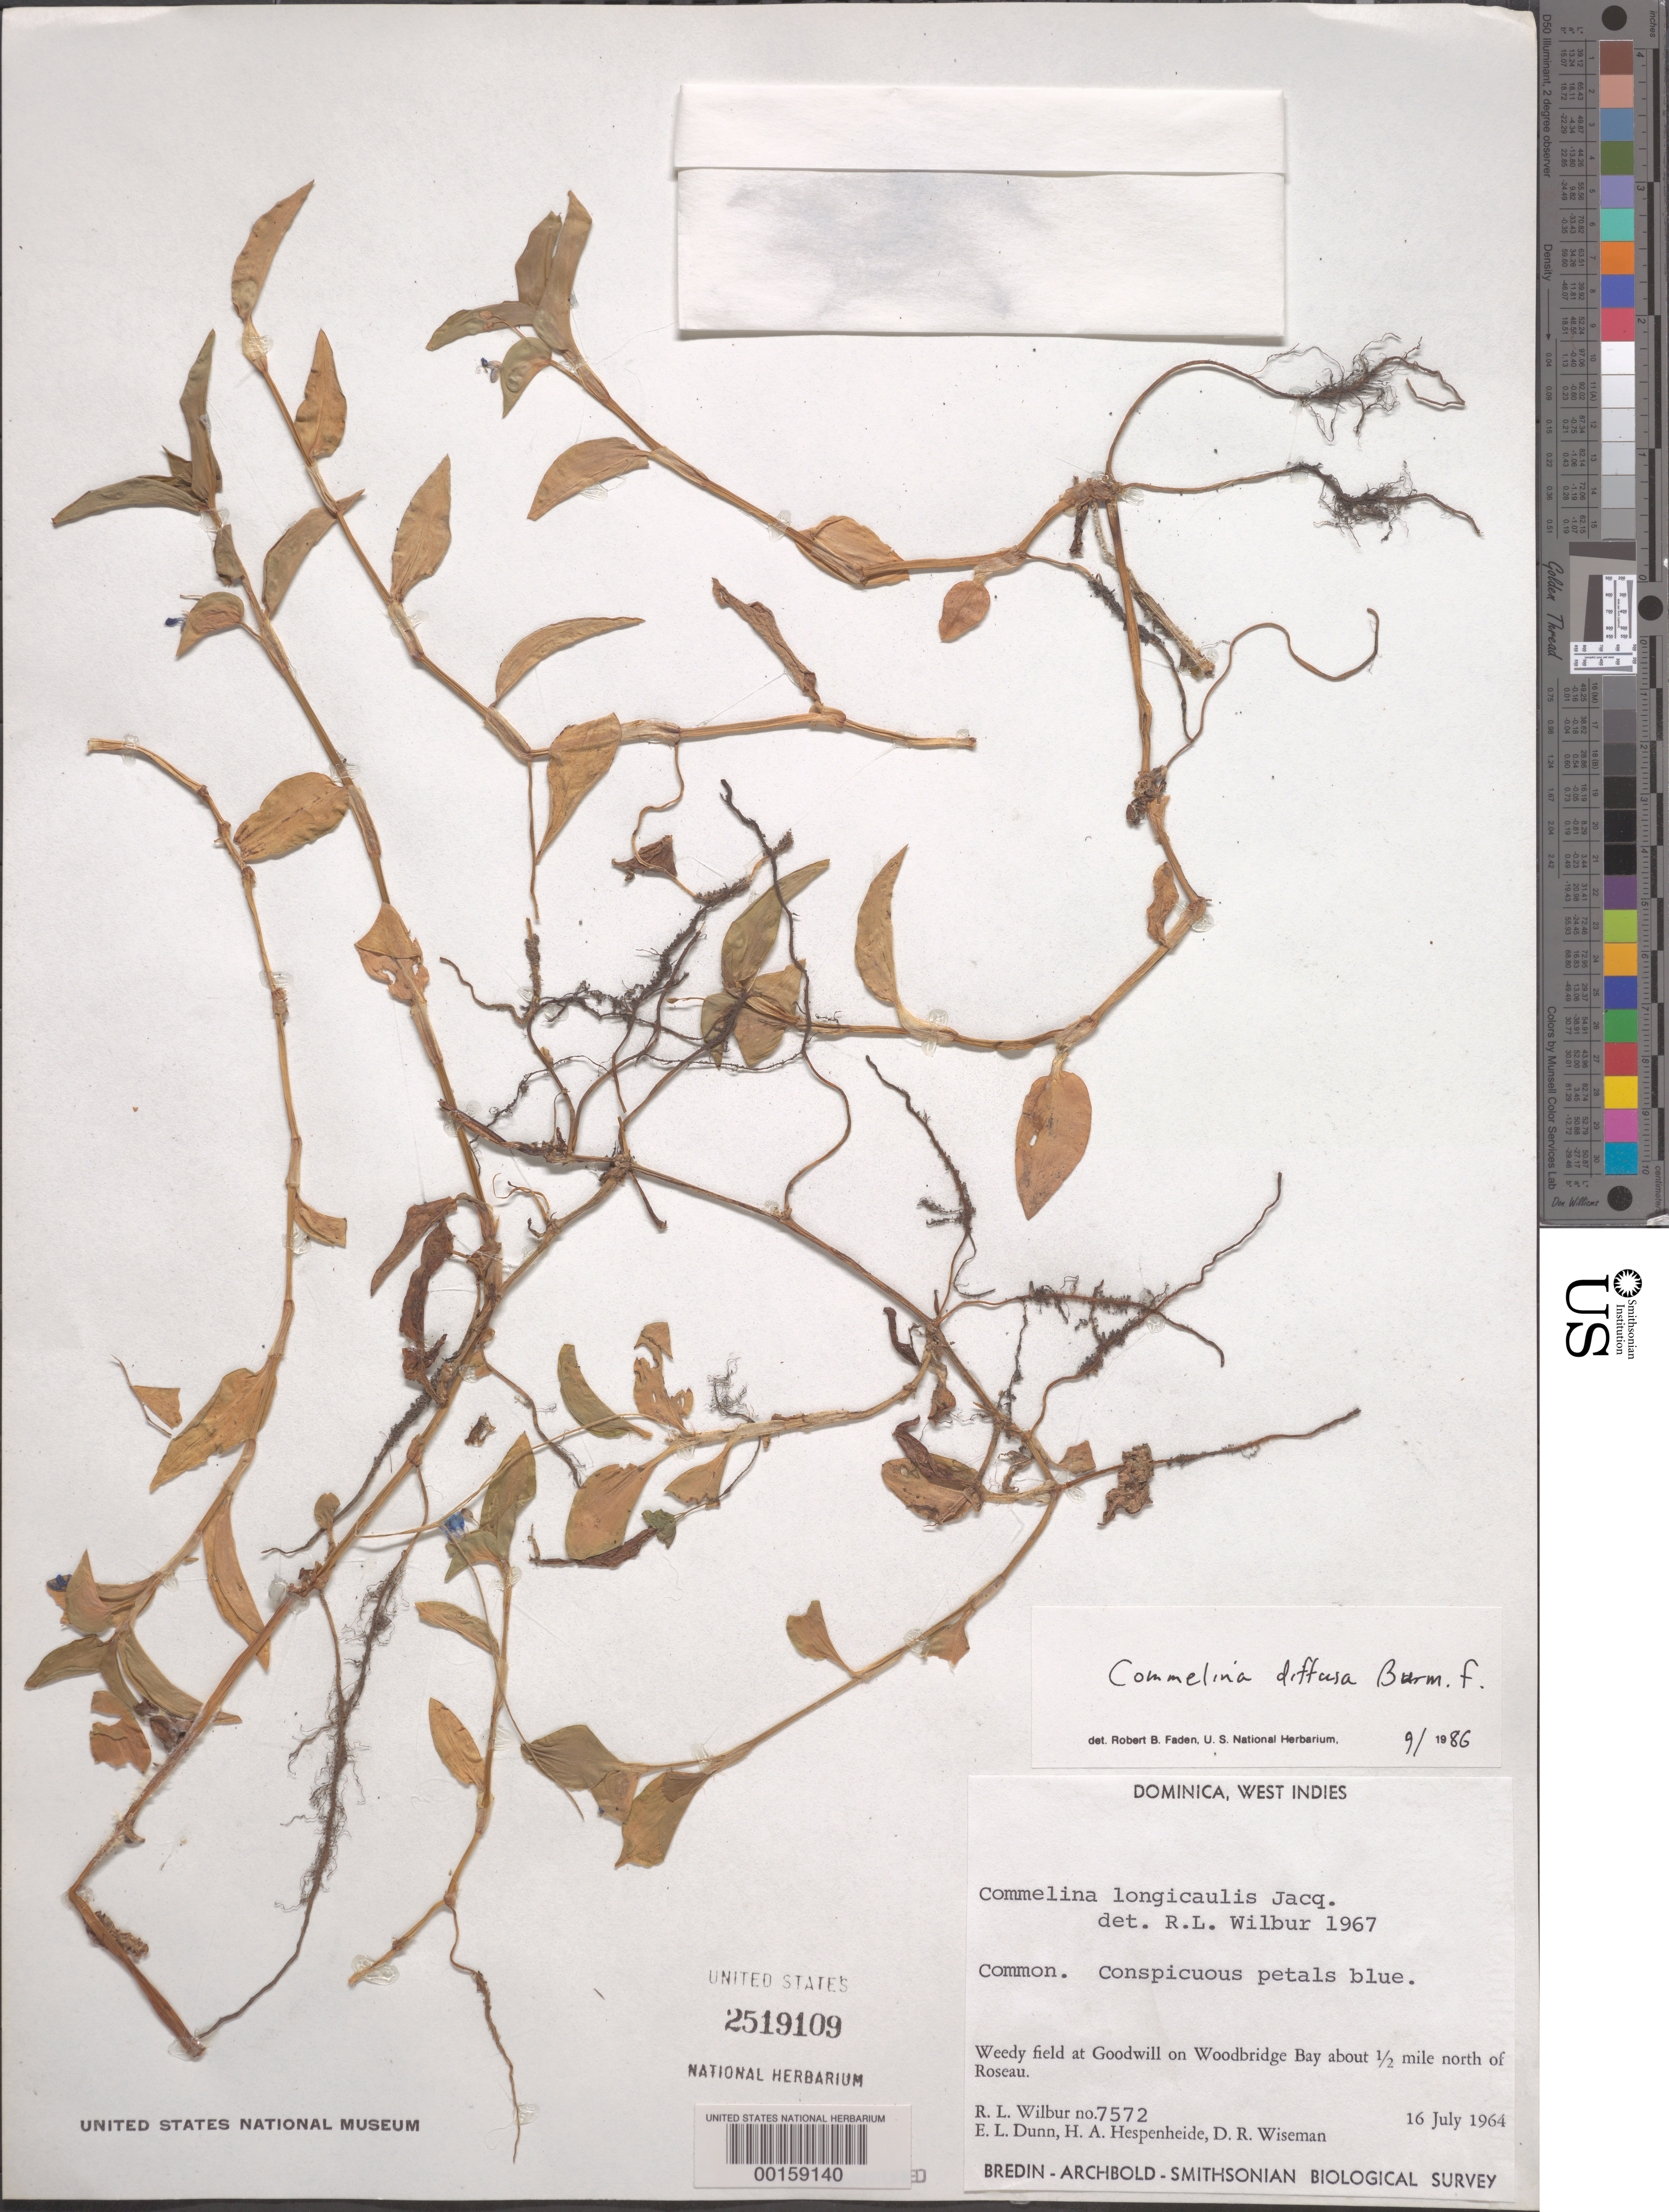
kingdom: Plantae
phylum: Tracheophyta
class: Liliopsida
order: Commelinales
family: Commelinaceae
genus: Commelina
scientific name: Commelina diffusa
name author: Burm. f.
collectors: R. L. Wilbur, E. Dunn, H. A. Hespenheide & D. R. Wiseman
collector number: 7572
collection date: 1964-07-16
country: Dominica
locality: West Indies. Weedy field at Goodwill on Woodbridge Bay about ½ mile north of Roseau.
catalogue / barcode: US 2519109